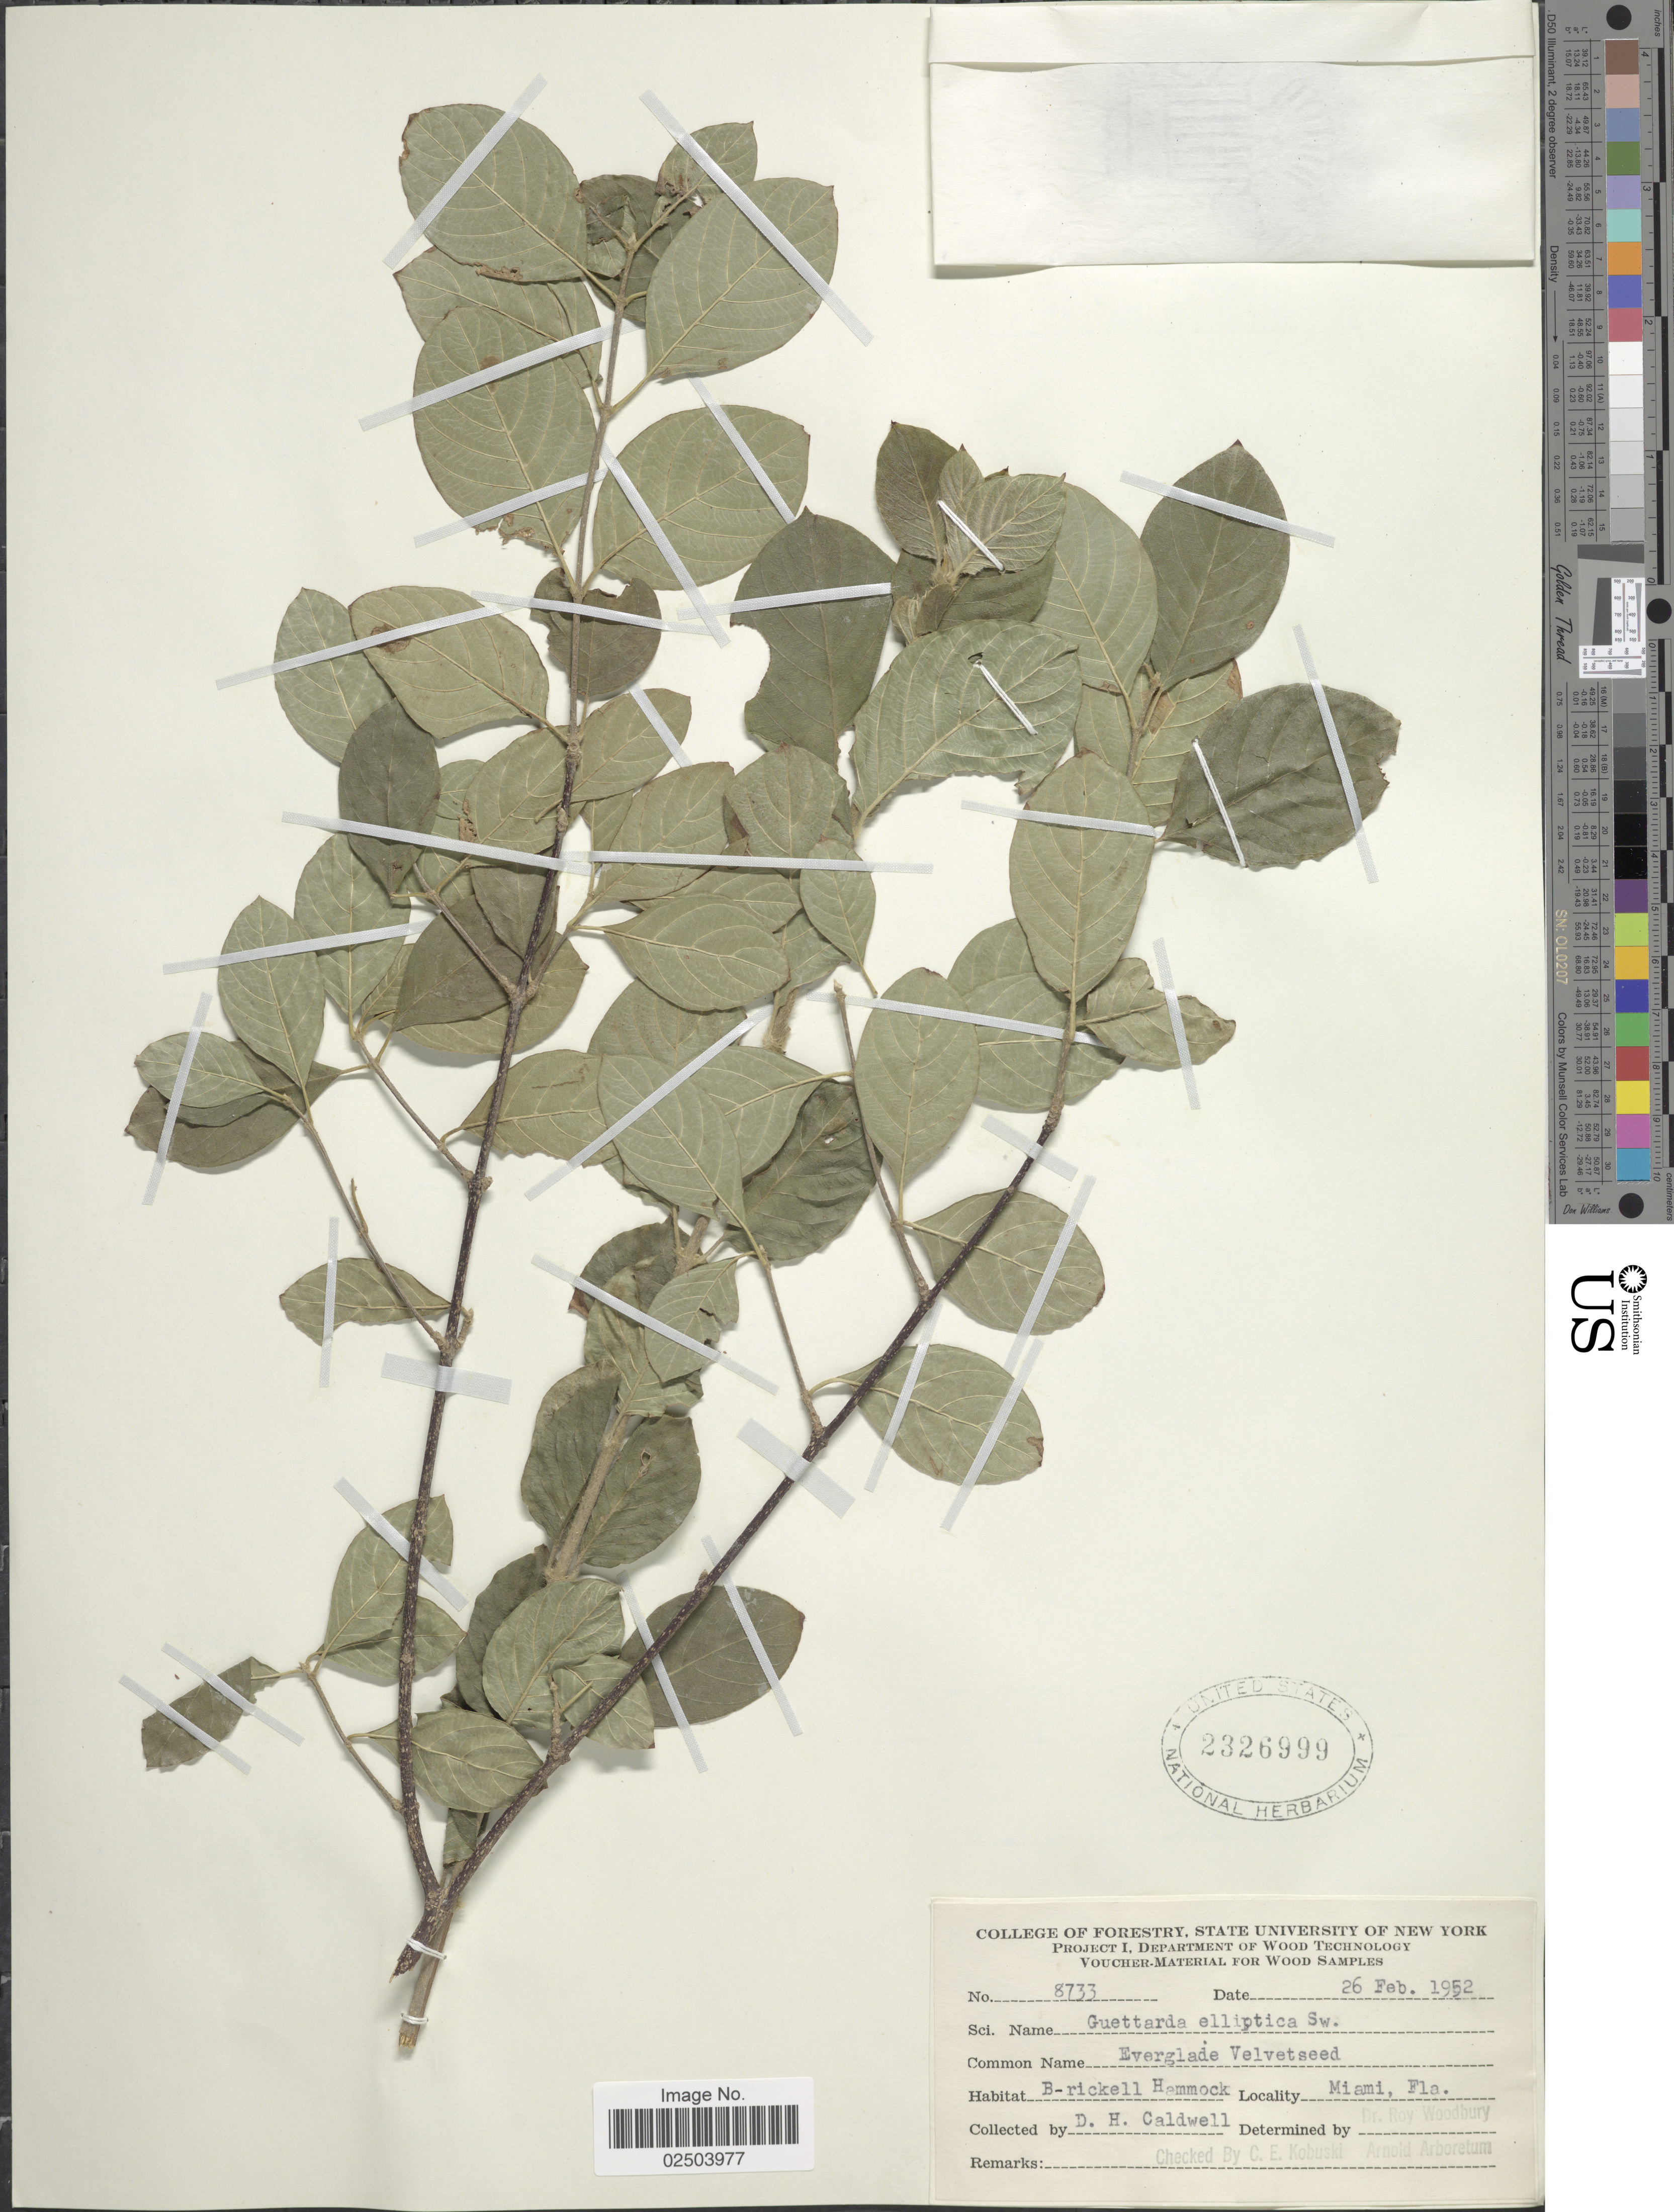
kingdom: Plantae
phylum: Tracheophyta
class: Magnoliopsida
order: Gentianales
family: Rubiaceae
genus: Guettarda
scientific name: Guettarda elliptica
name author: Sw.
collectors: D. H. Caldwell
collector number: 8733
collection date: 1952-02-26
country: United States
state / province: Florida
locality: B-rickell Hammock, Miami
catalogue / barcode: US 2326999